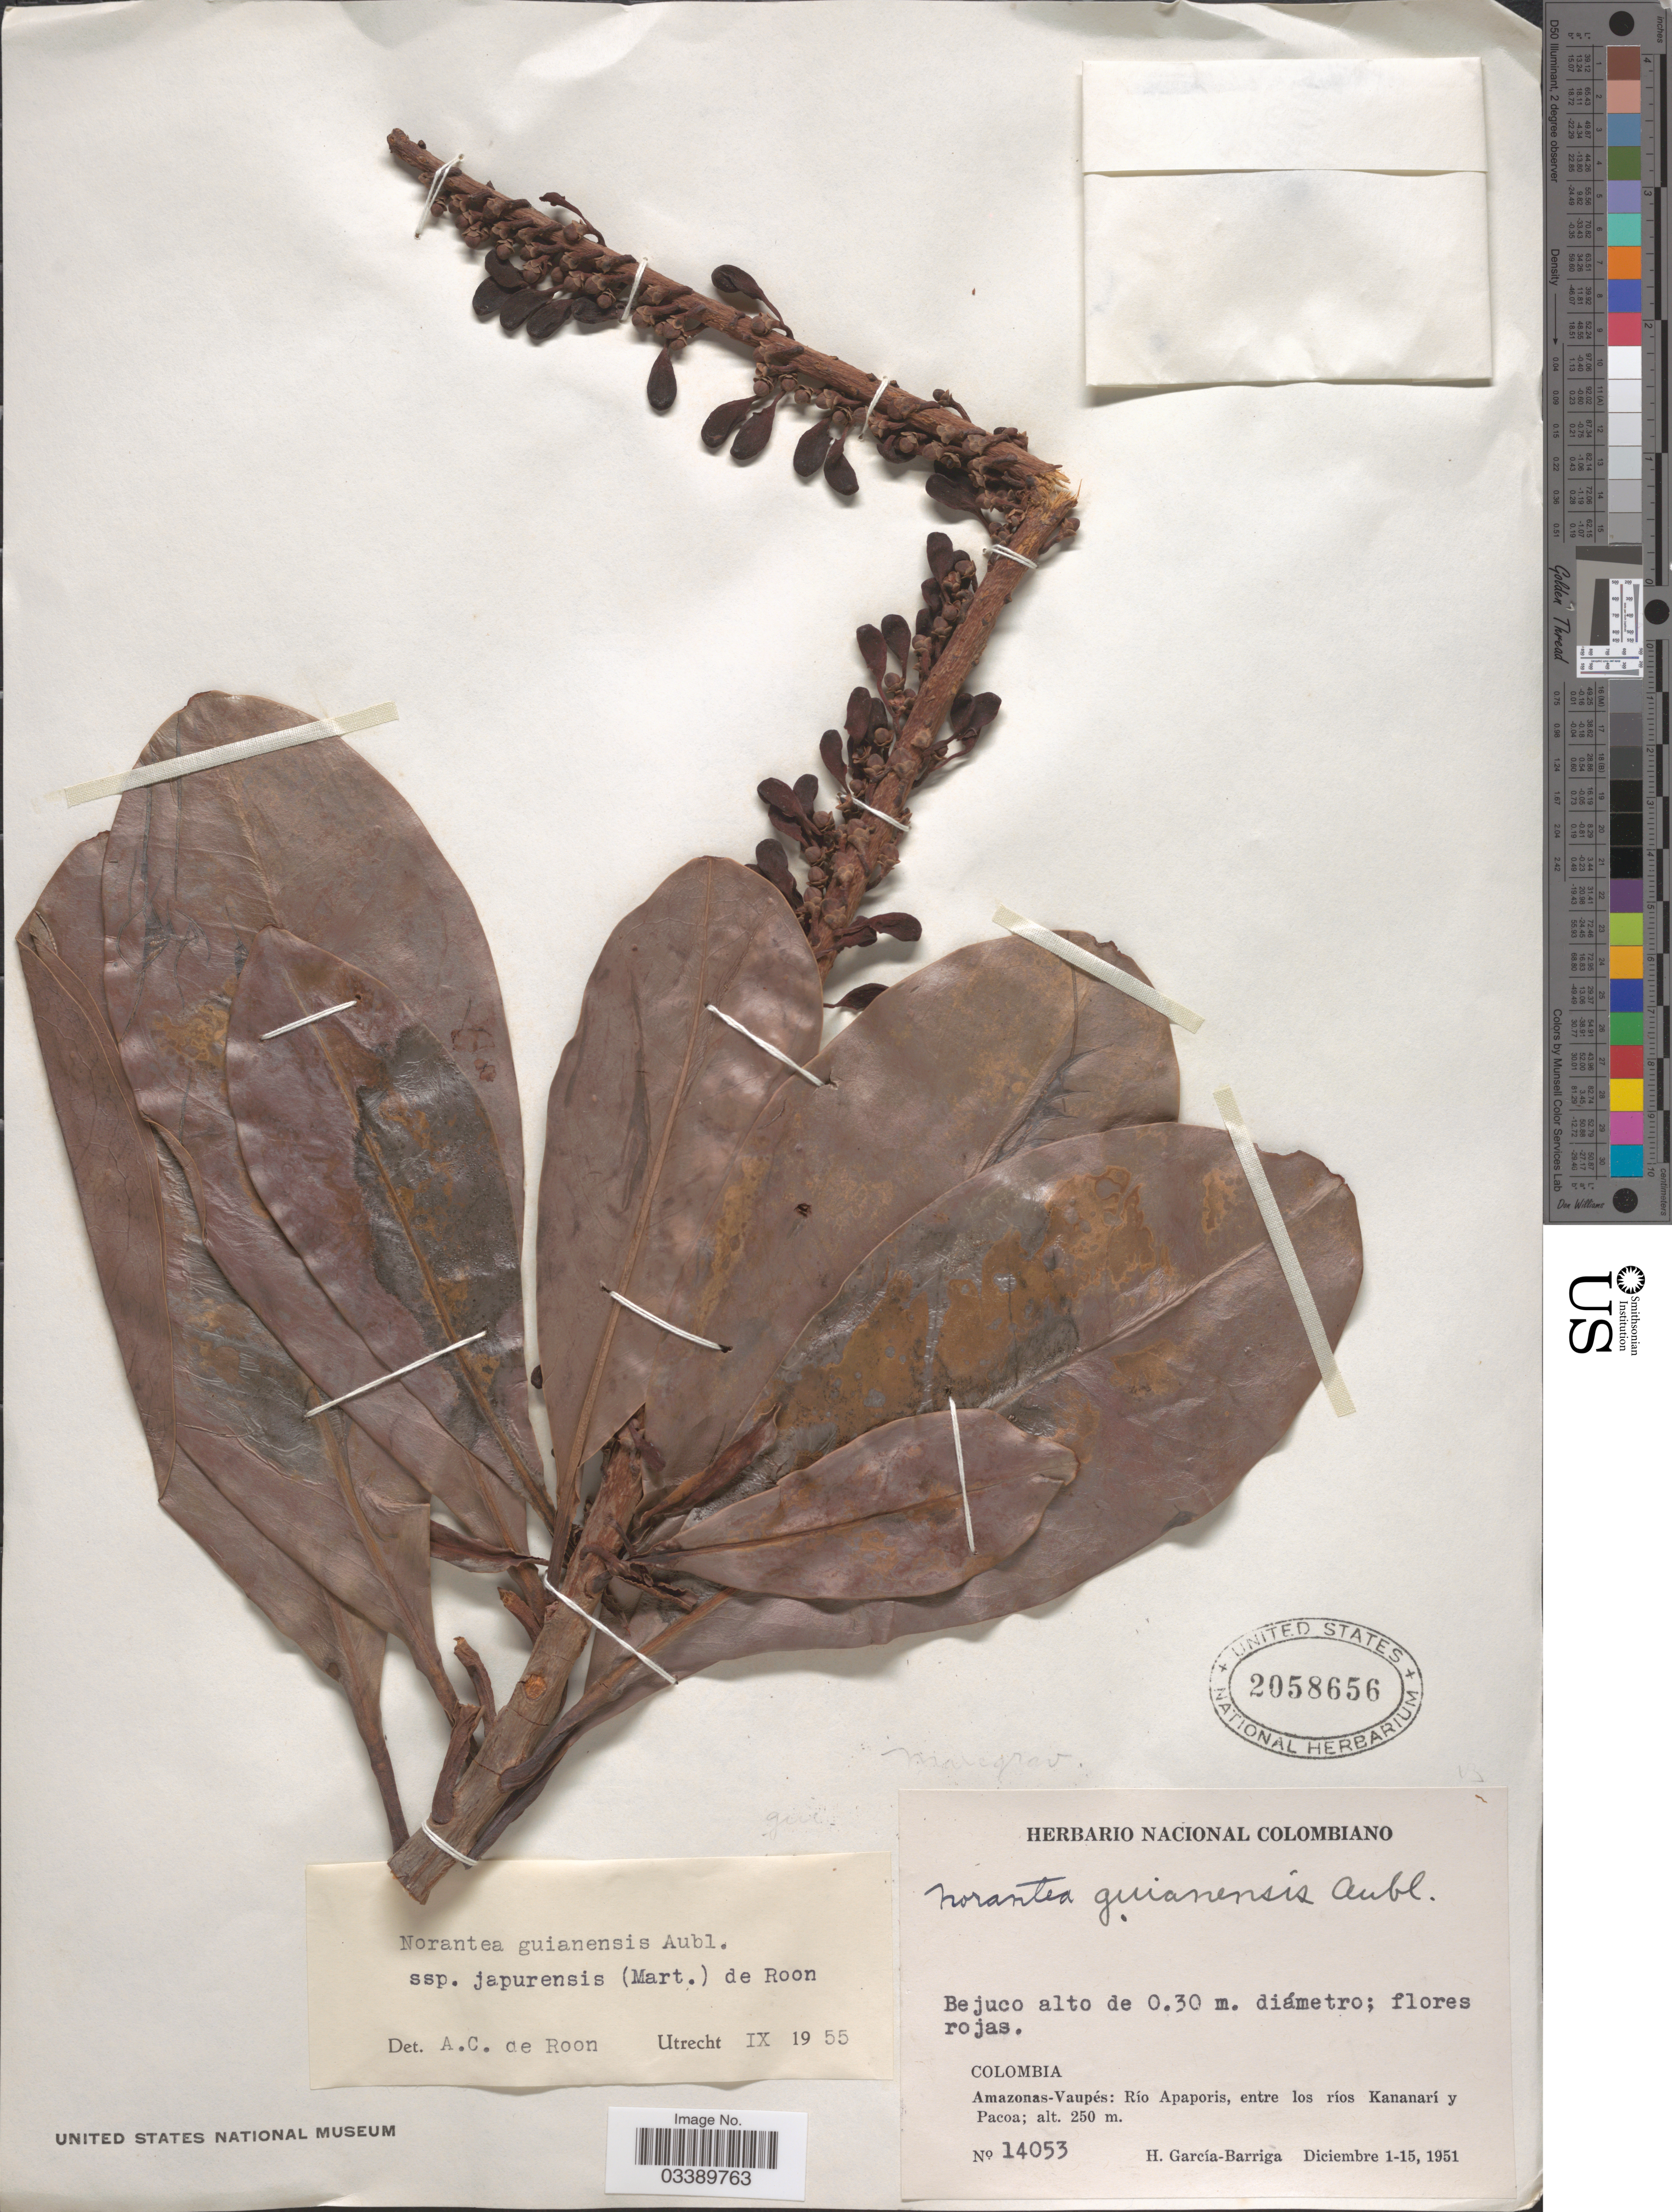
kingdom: Plantae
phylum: Tracheophyta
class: Magnoliopsida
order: Ericales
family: Marcgraviaceae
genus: Norantea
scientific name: Norantea guianensis subsp. japurensis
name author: (Mart.) Bedell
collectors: H. García Barriga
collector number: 14053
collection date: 1951-12-01/1951-12-15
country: Colombia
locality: Amazonas - Vaupés: Río Apaporis, entre los ríos Kananarí y Pacoa.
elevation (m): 250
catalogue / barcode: US 2058656